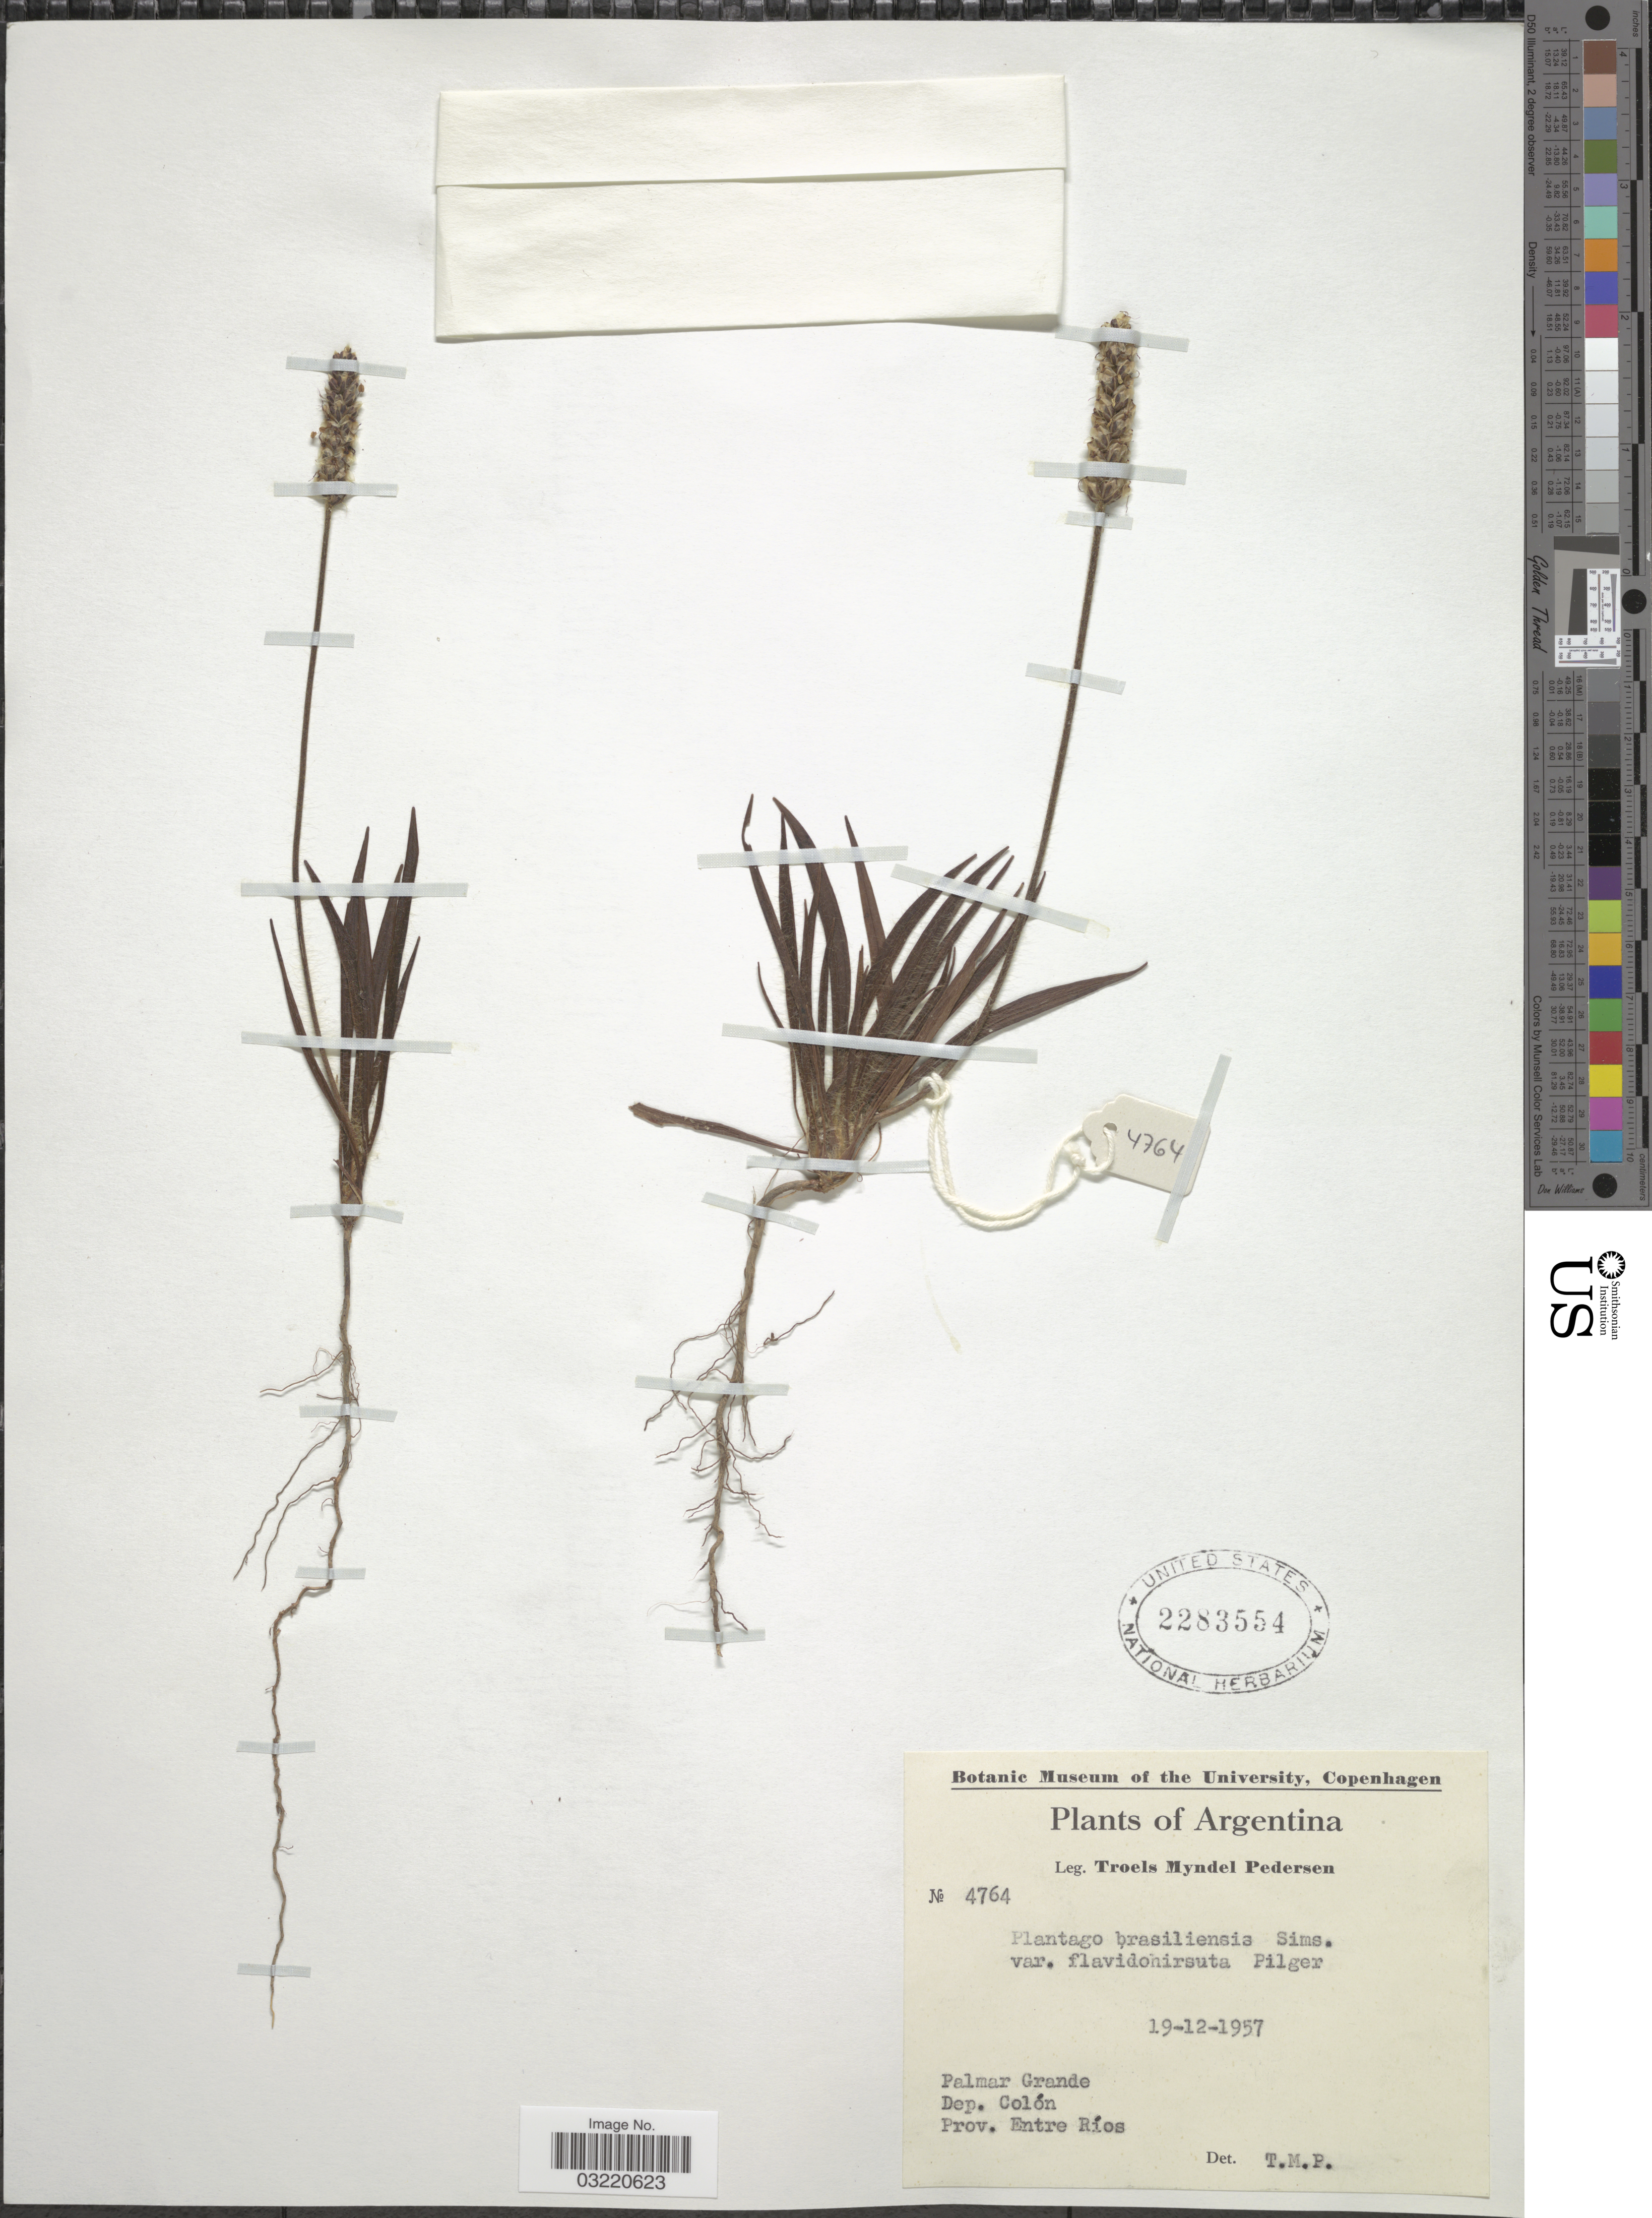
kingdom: Plantae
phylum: Tracheophyta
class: Magnoliopsida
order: Lamiales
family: Plantaginaceae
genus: Plantago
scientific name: Plantago brasiliensis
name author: Sims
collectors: T. Pederson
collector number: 4764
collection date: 1957-12-19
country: Argentina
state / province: Entre Rios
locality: Palmar Grande. Dep. Colón.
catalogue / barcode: US 2283554